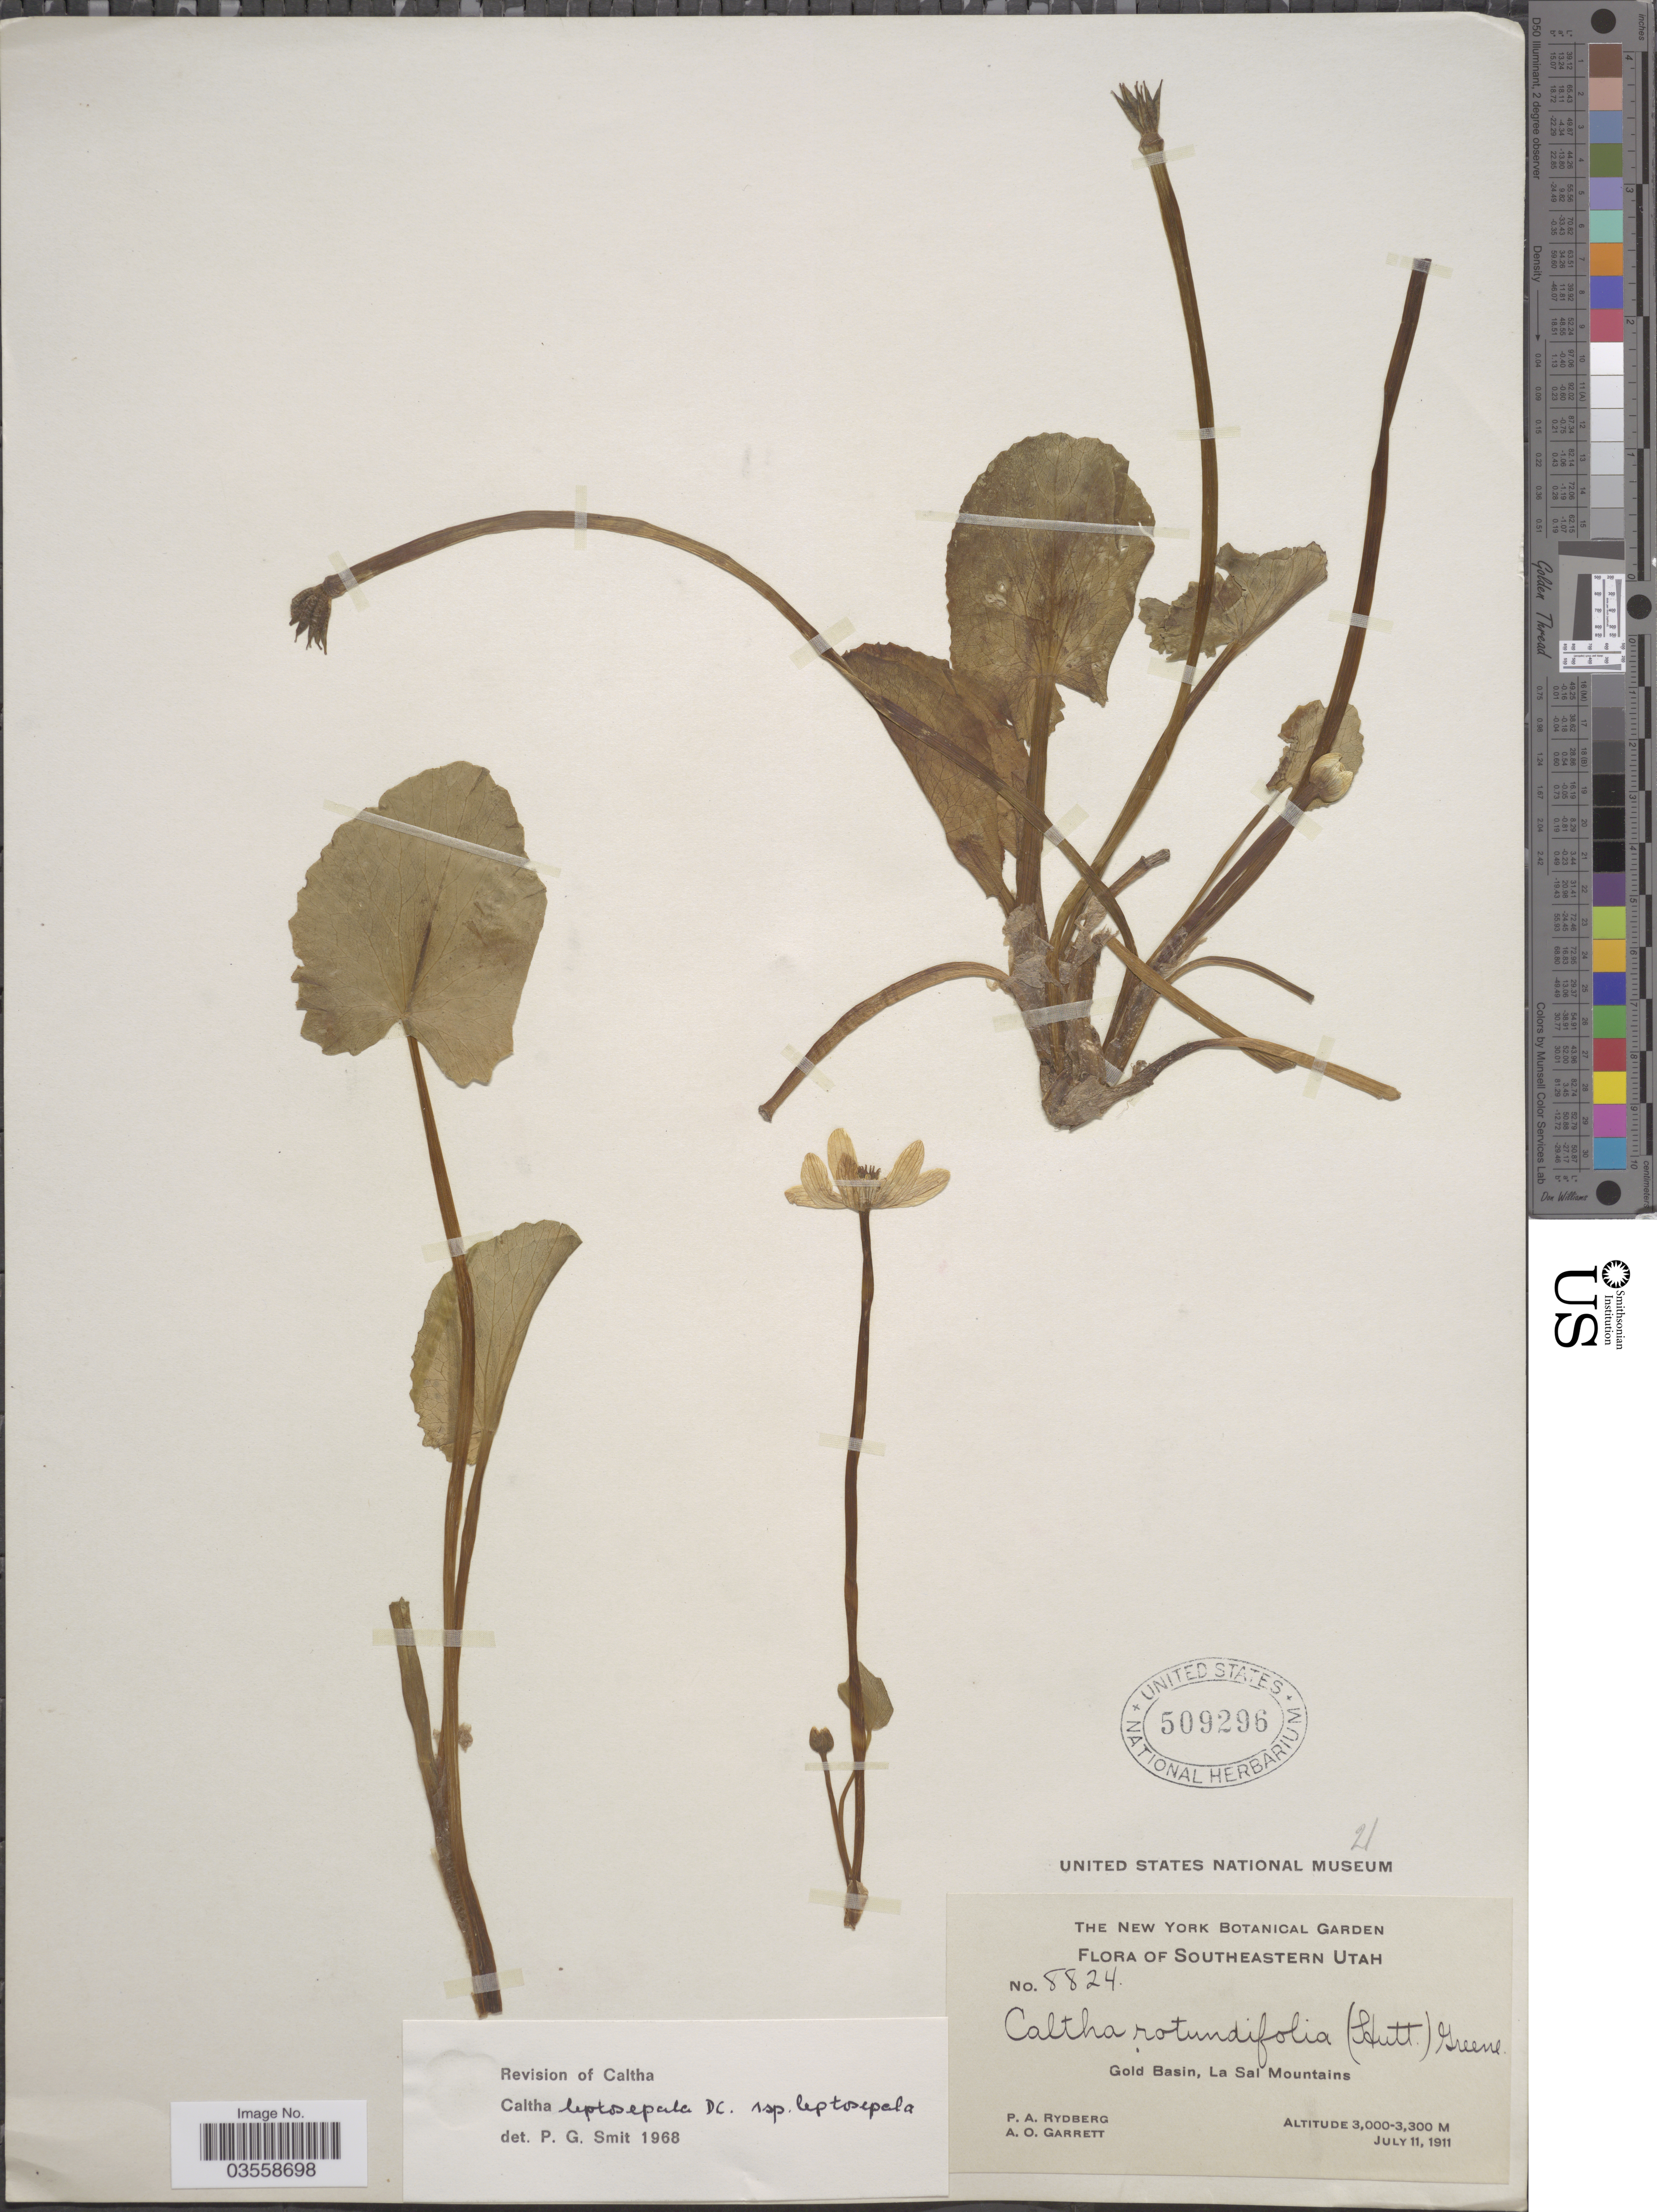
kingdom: Plantae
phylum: Tracheophyta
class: Magnoliopsida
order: Ranunculales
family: Ranunculaceae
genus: Caltha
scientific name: Caltha leptosepala subsp. leptosepala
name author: DC.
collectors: P. A. Rydberg & A. O. Garrett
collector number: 8824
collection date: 1911-07-11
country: United States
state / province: Utah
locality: Southeastern Utah. Gold Basin, La Sal Mountains.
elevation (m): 3000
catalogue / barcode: US 509296